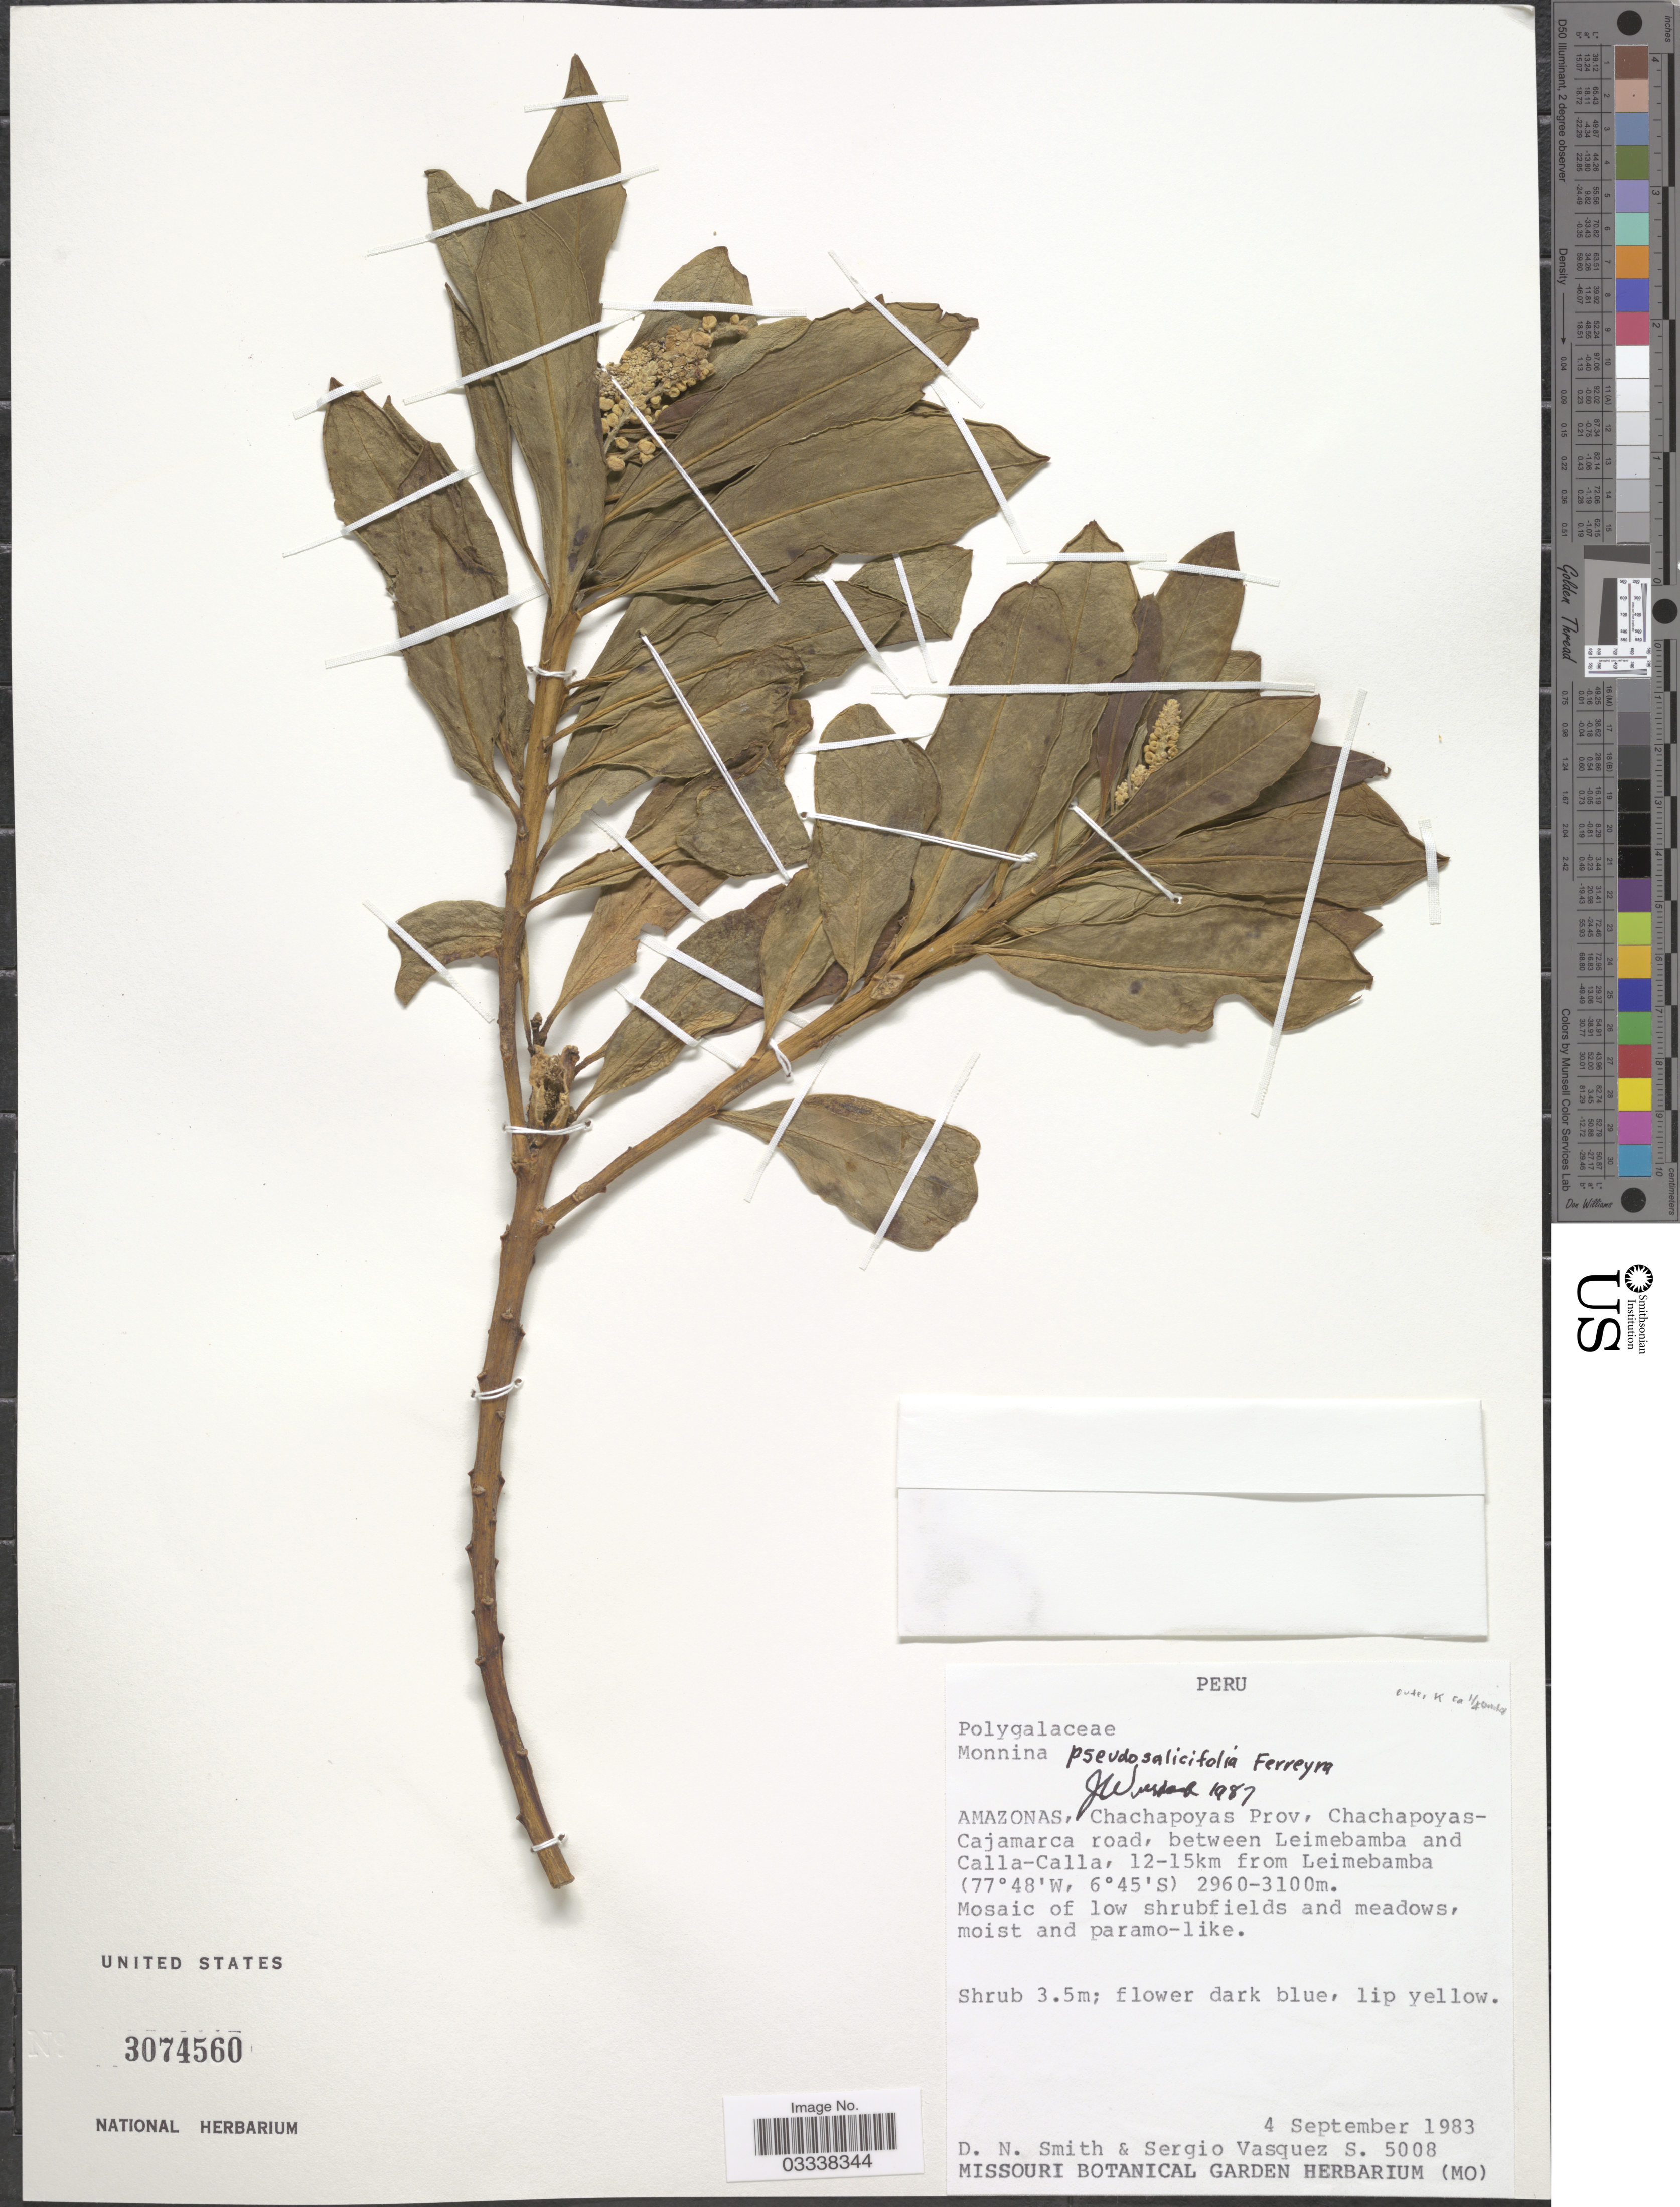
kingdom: Plantae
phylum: Tracheophyta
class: Magnoliopsida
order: Fabales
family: Polygalaceae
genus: Monnina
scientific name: Monnina pseudosalicifolia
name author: Ferreyra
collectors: D. Smith & S. Vasquez S.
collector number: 5008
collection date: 1983-09-04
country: Peru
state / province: Amazonas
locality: Chachapoyas Prov, Chachapoyas-Cajamarca road, between Leimebamba and Calla-Calla, 12-15km from Leimebamba.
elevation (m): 2960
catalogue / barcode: US 3074560